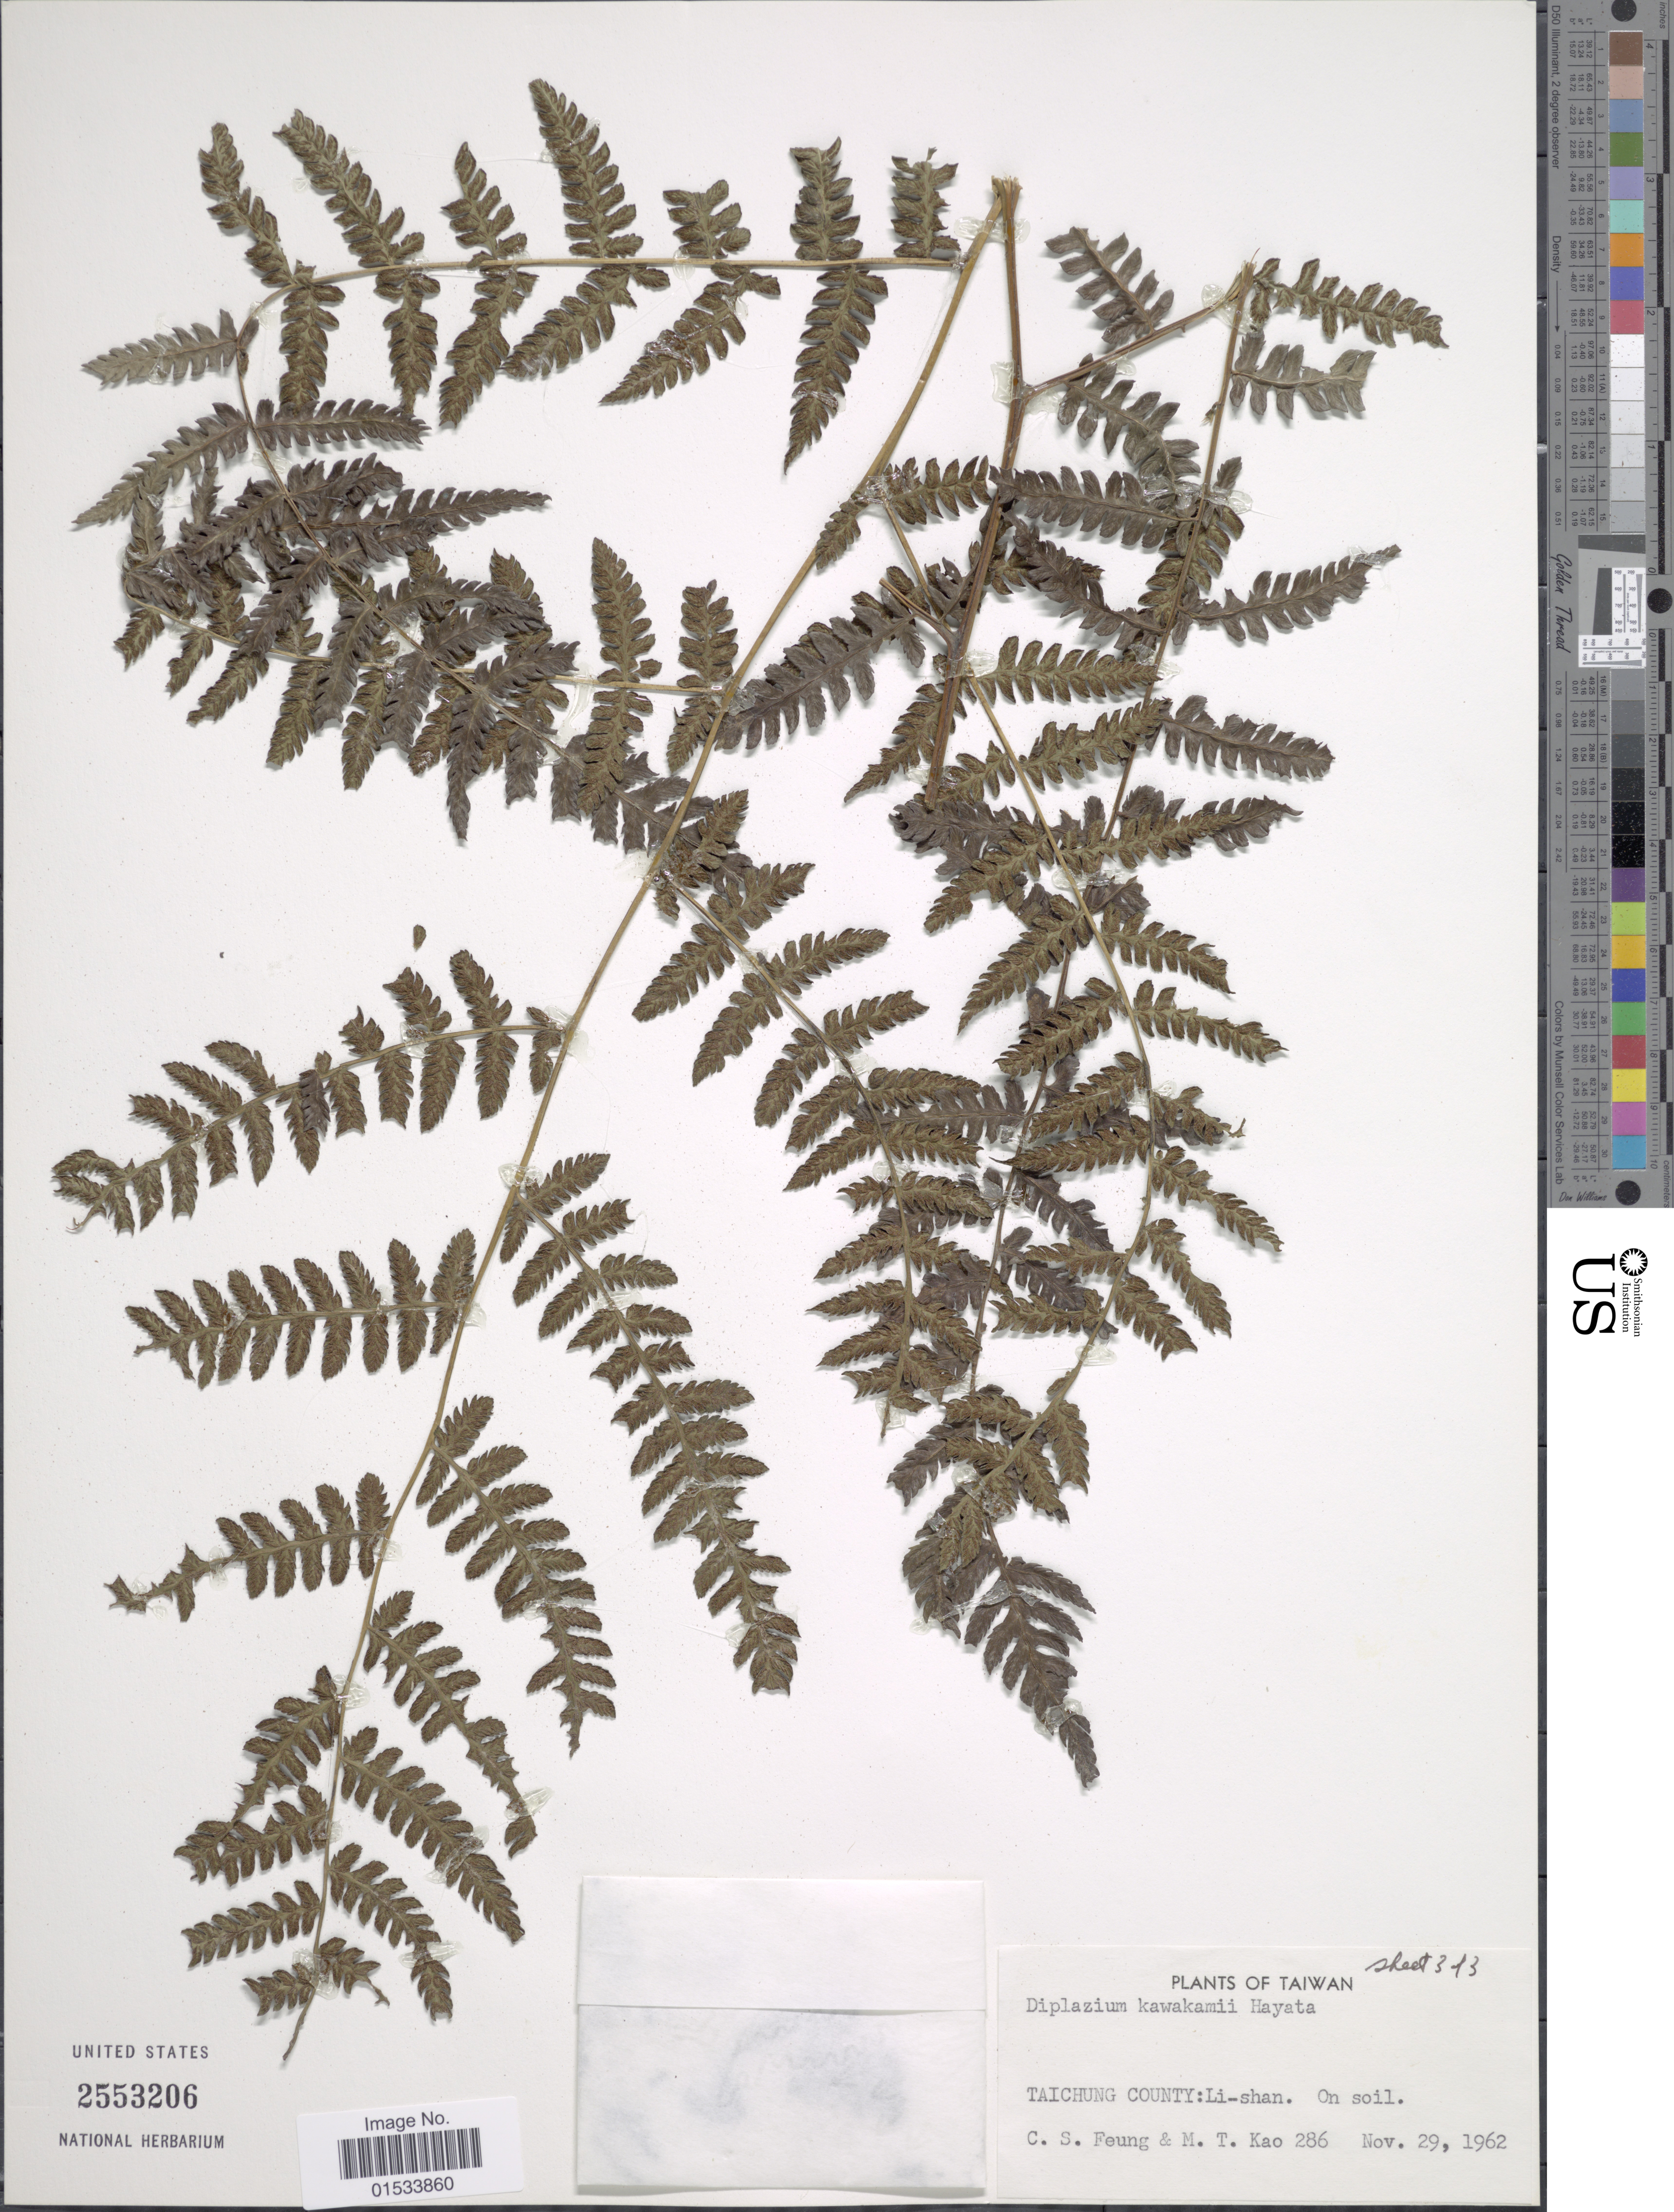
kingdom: Plantae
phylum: Tracheophyta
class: Polypodiopsida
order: Polypodiales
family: Athyriaceae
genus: Diplazium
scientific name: Diplazium kawakamii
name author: Hayata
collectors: C. Feung & M. T. Kao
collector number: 286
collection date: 1962-11-29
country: Taiwan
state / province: Taichung City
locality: Taichung County; Li-shan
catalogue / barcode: US 2553206